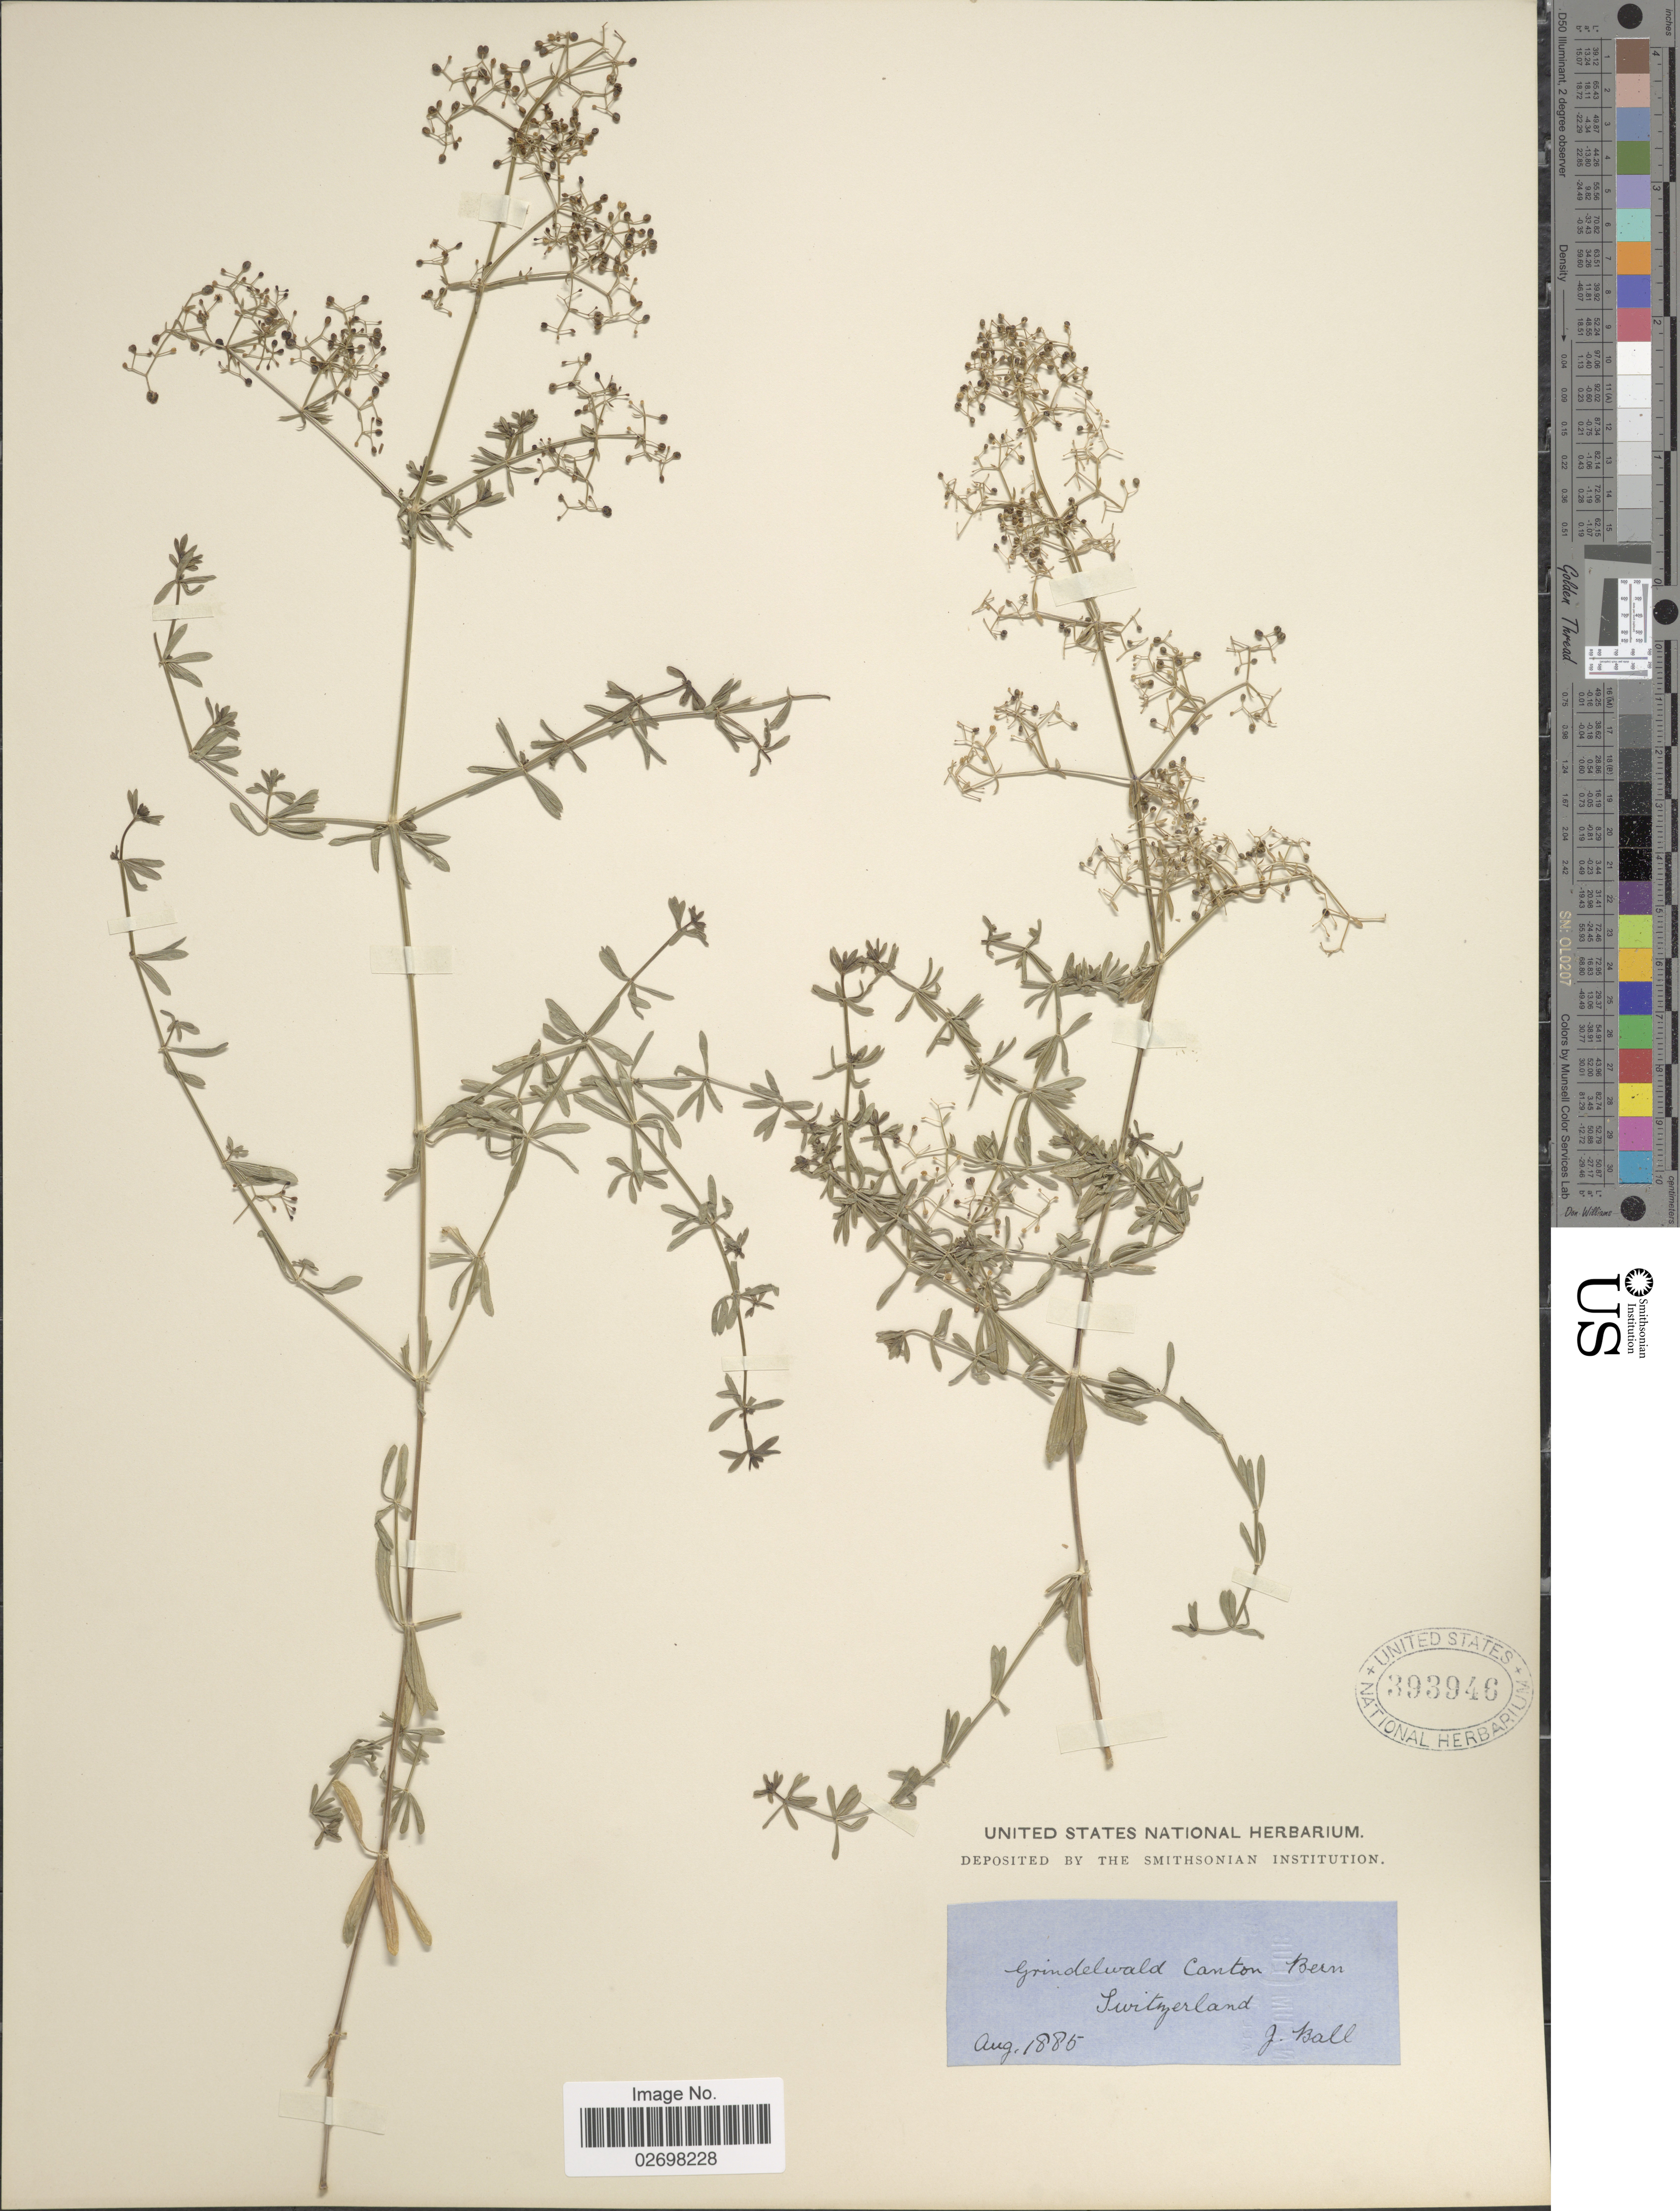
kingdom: Plantae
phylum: Tracheophyta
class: Magnoliopsida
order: Gentianales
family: Rubiaceae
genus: Galium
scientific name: Galium sp.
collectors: J. Ball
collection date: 1885-08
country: Switzerland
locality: Grindelwald Canton Bern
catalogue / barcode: US 393946